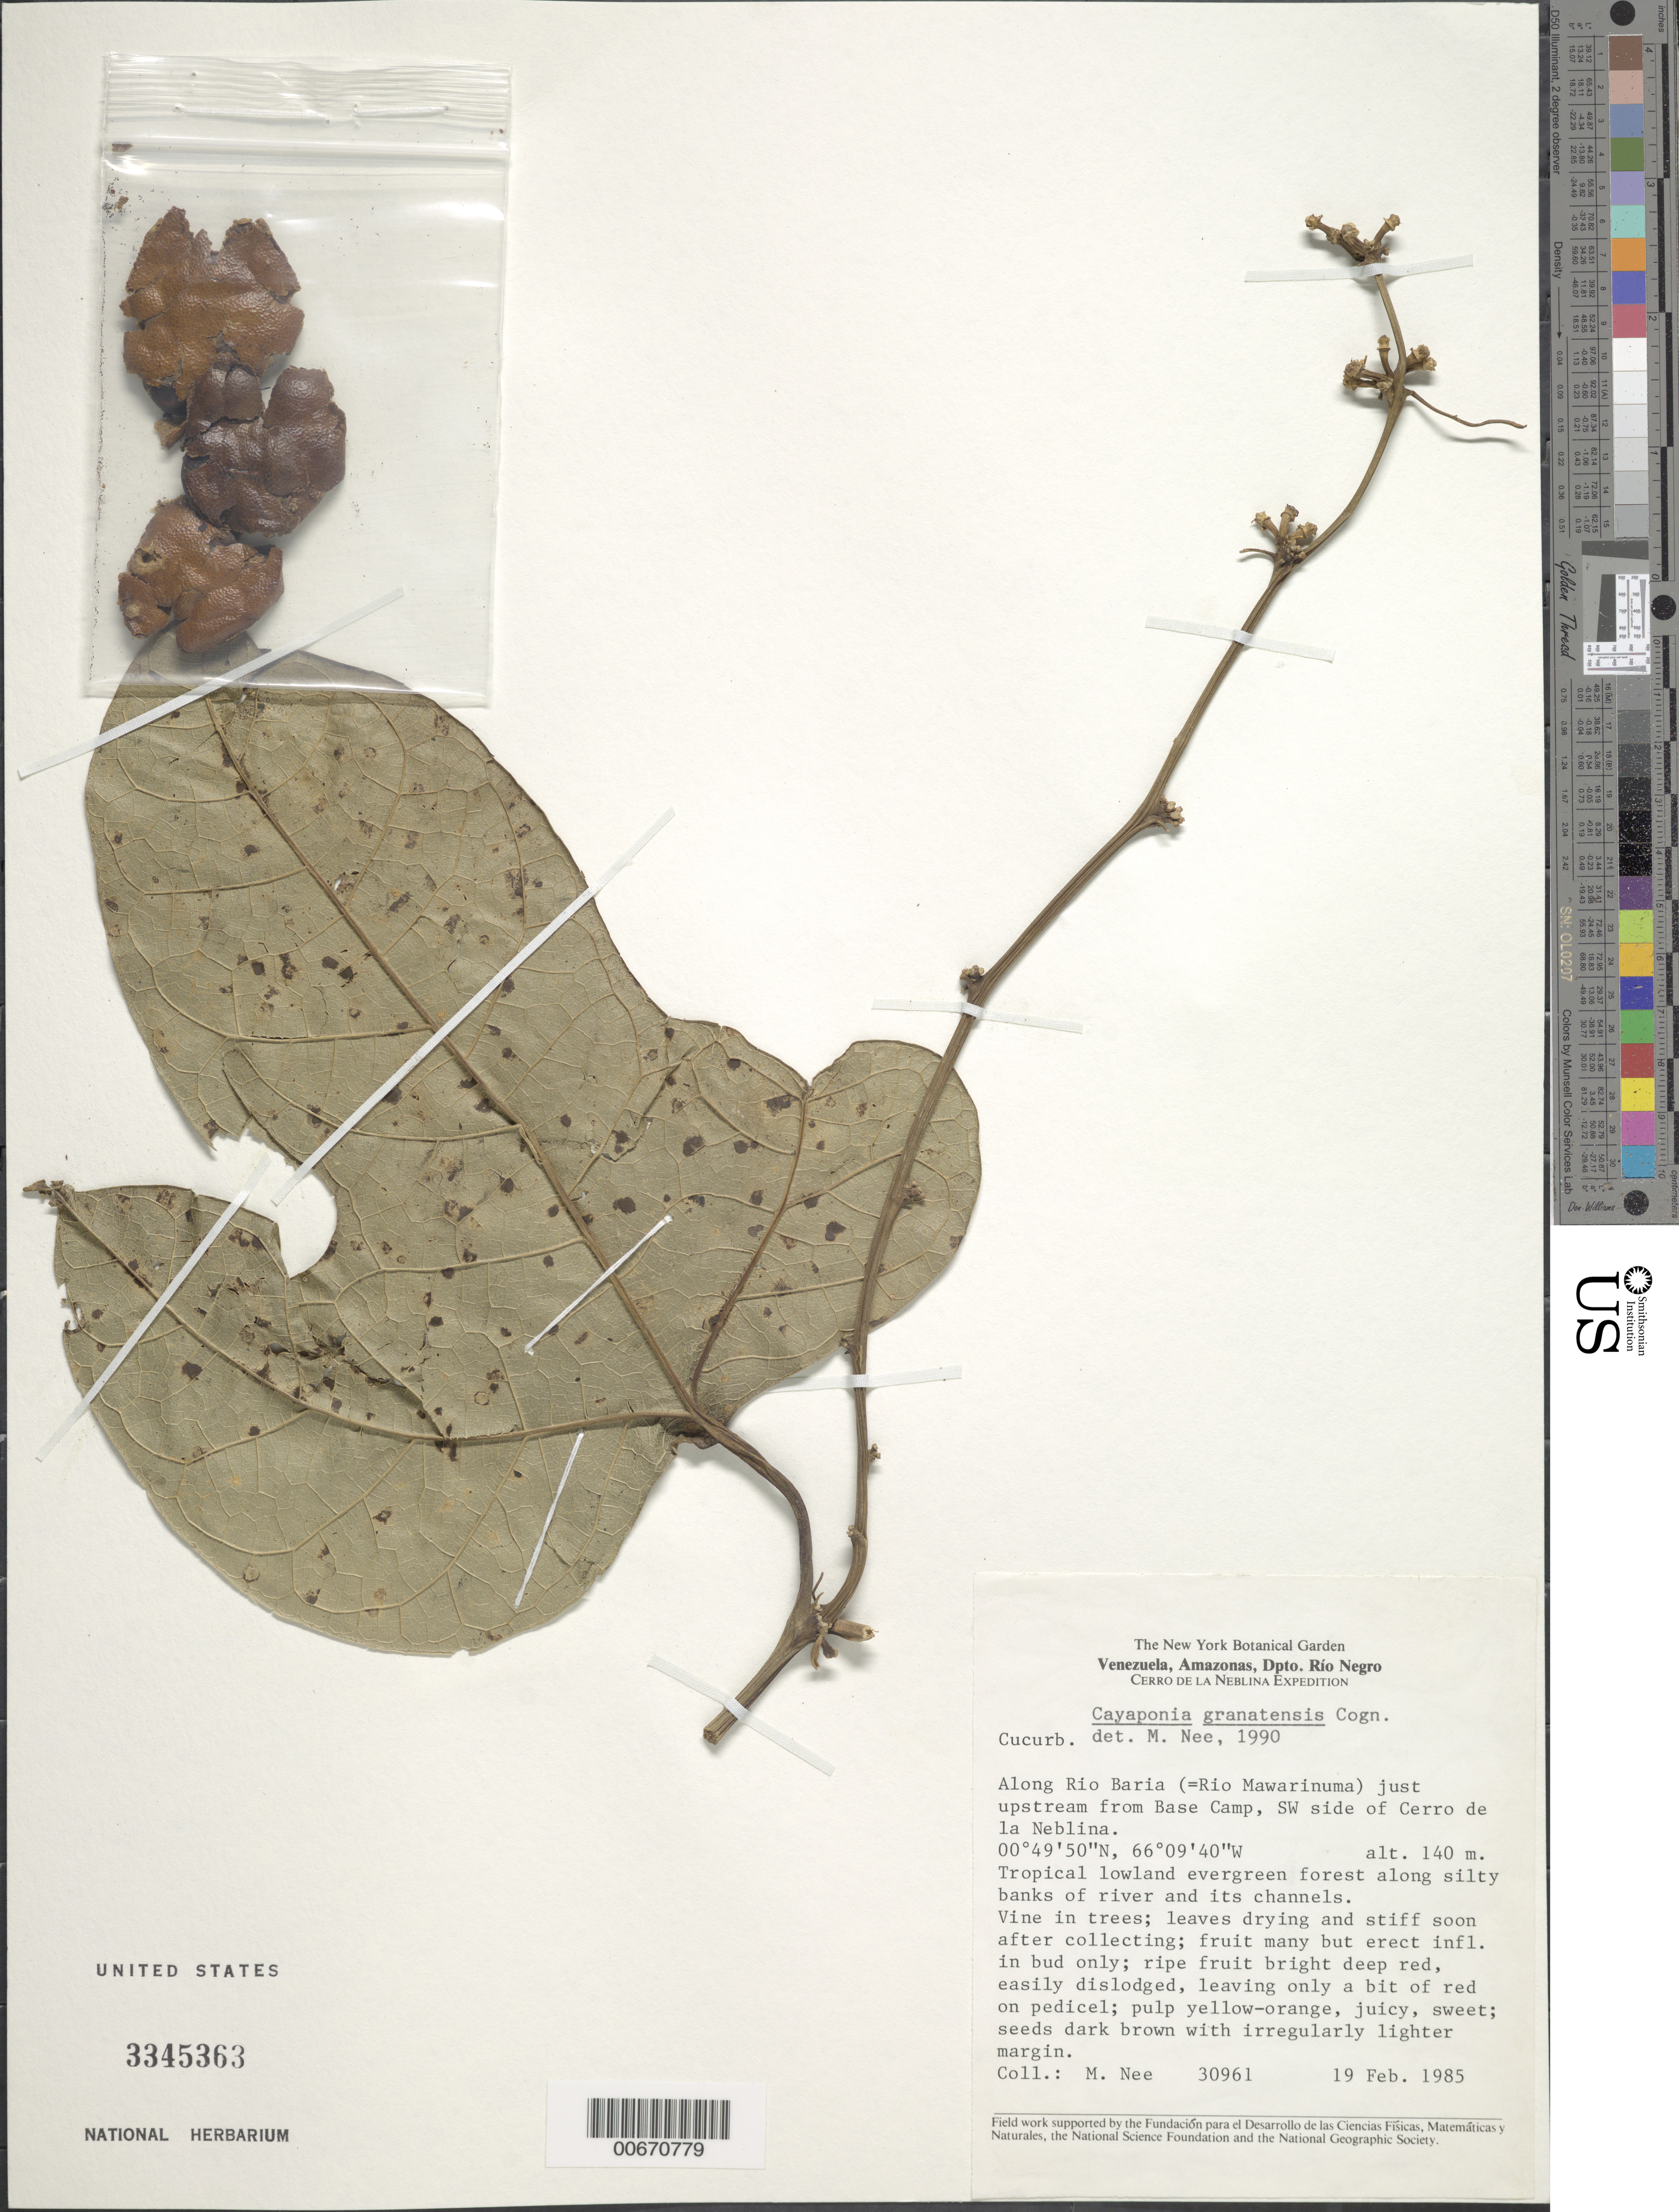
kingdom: Plantae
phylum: Tracheophyta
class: Magnoliopsida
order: Cucurbitales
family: Cucurbitaceae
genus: Cayaponia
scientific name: Cayaponia granatensis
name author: Cogn.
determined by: Nee, Michael H.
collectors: M. Nee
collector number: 30961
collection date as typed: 19-Feb-85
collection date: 1985-02-19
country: Venezuela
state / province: Amazonas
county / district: Río Negro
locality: Río Baria (Río Mawarinuma) just upstream from Base Camp, SW side of Cerro de la Neblina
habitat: Tropical lowland evergreen forest along silty banks of river and its channels.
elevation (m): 140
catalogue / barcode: US 3345363